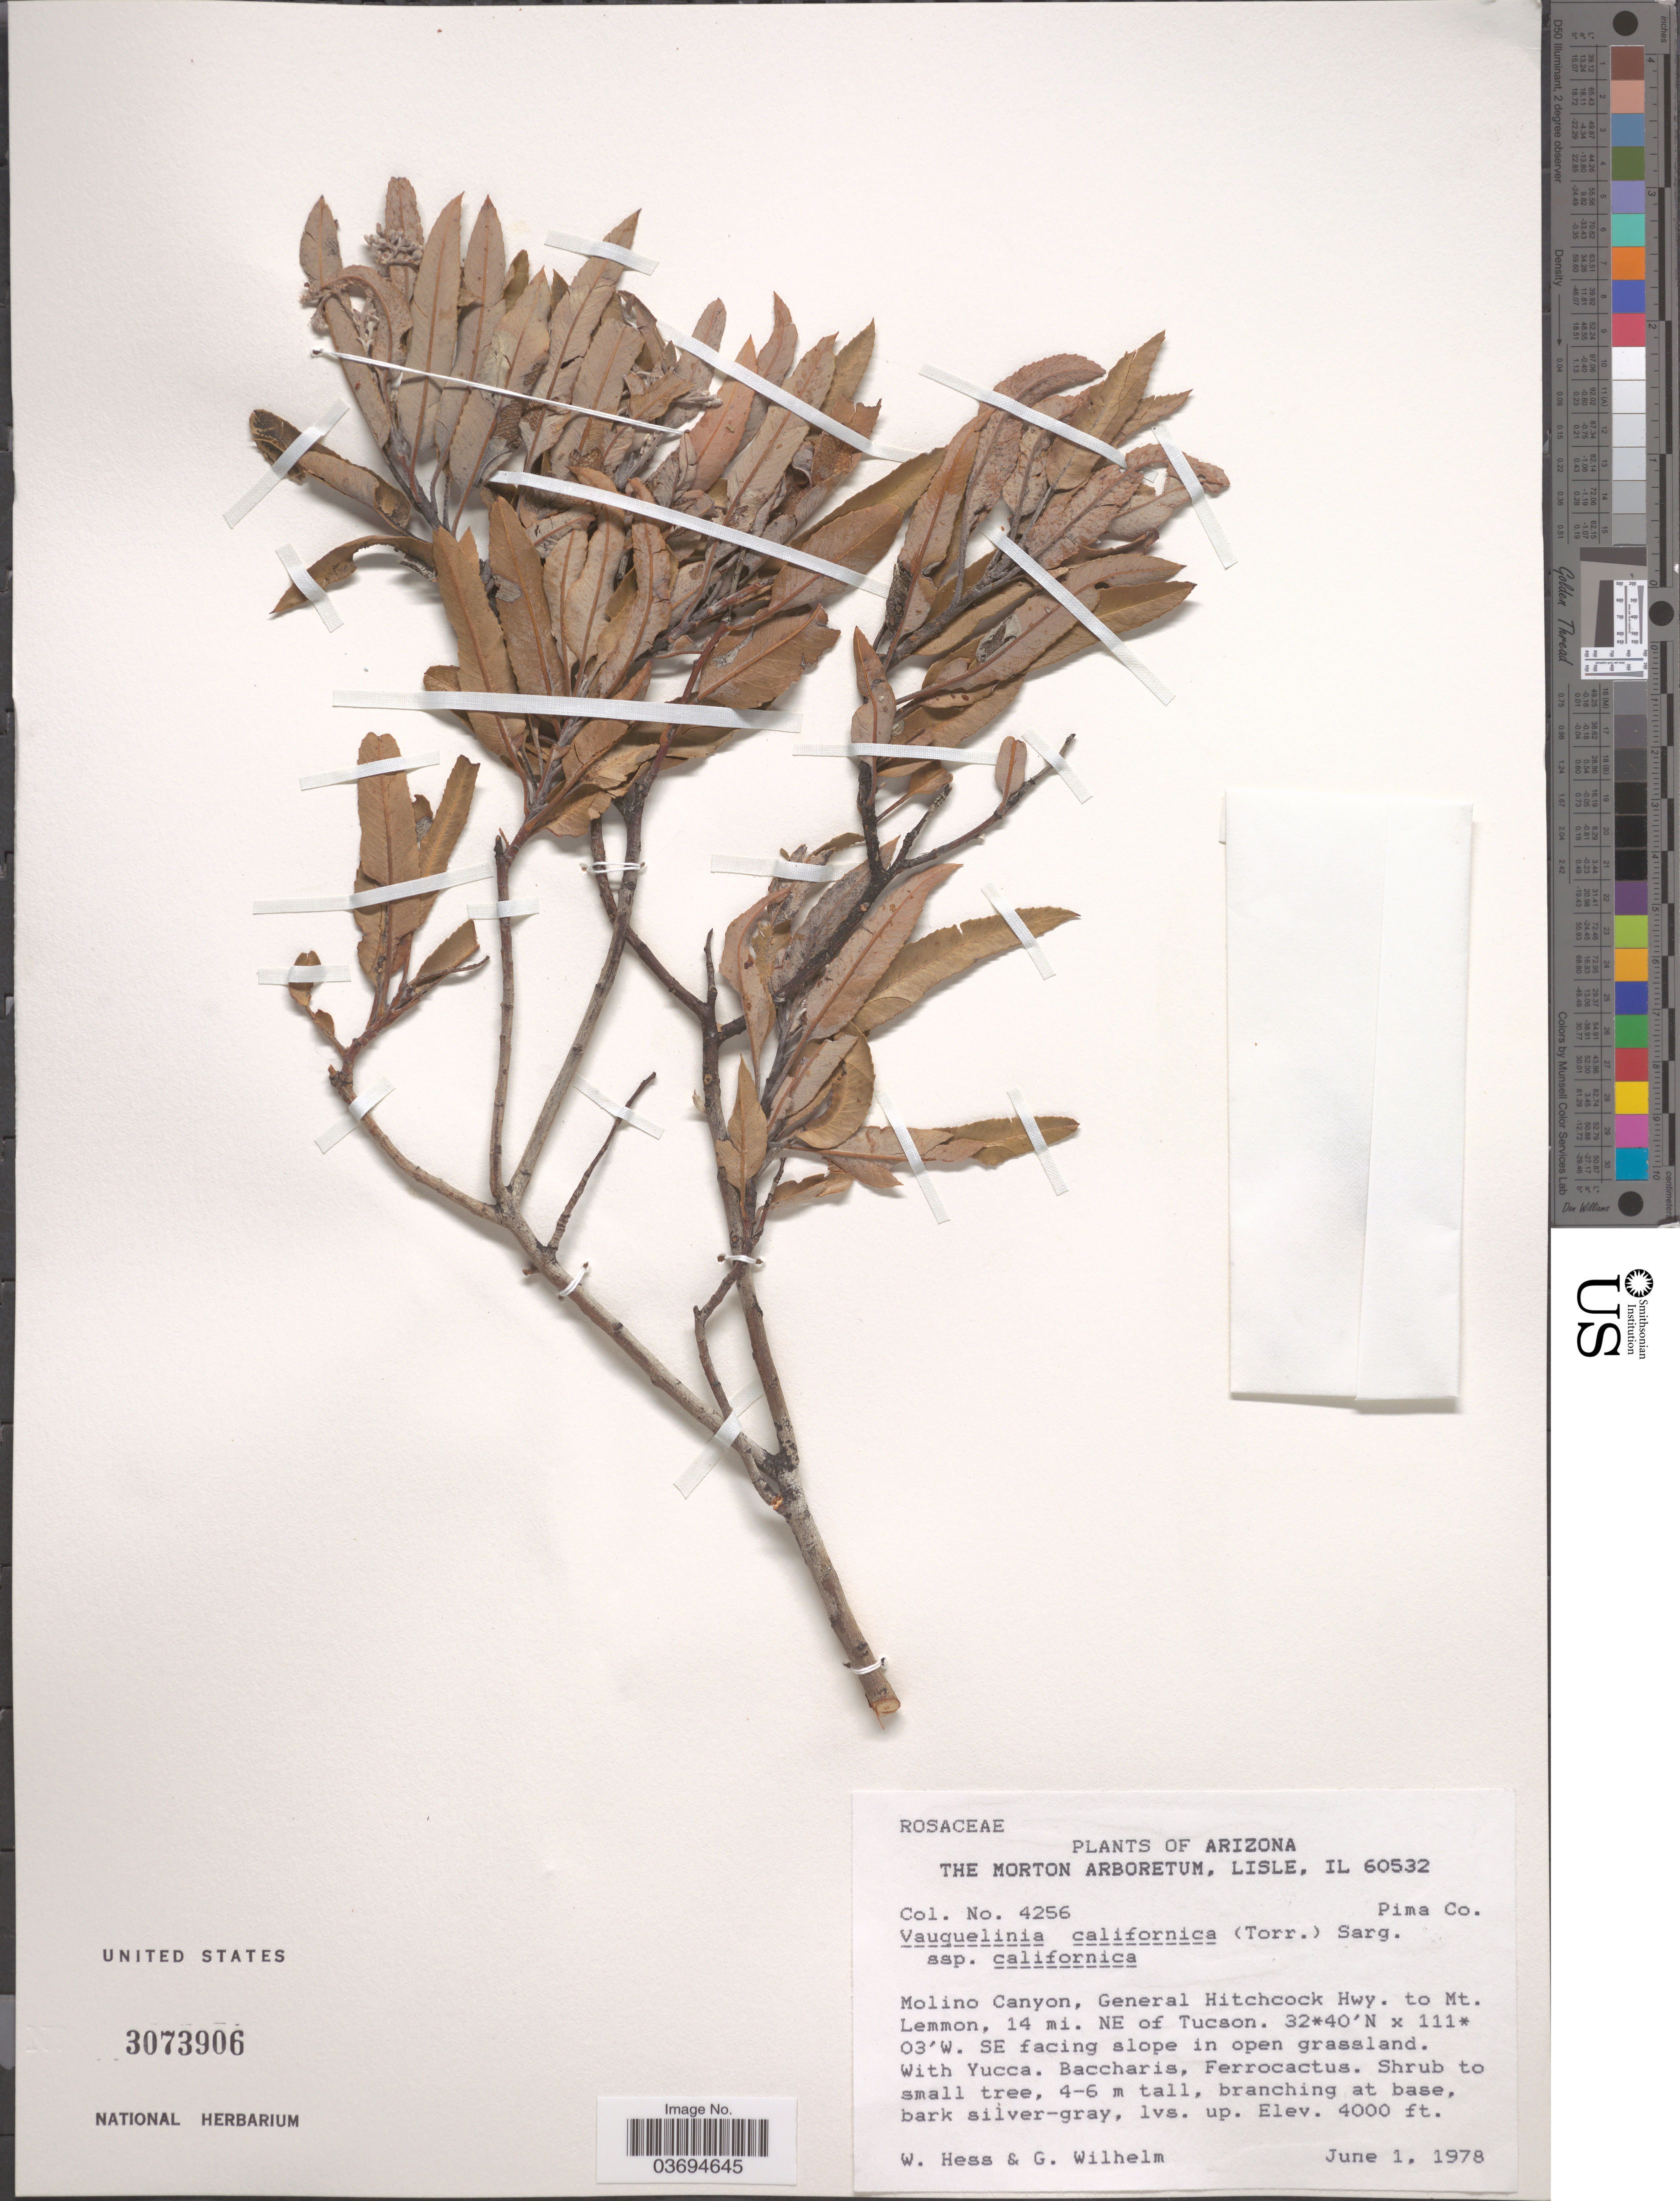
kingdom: Plantae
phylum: Tracheophyta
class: Magnoliopsida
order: Rosales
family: Rosaceae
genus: Vauquelinia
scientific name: Vauquelinia californica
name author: (Torr.) Sarg.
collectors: W. Hess & G. Wilhelm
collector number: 4256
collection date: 1978-06-01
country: United States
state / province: Arizona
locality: Pima Co. Molino Canyon, General Hitchcock Hwy. to Mt. Lemmon, 14 mi. NE of Tucson. SE facing slope in open grassland.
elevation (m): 1219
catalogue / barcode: US 3073906